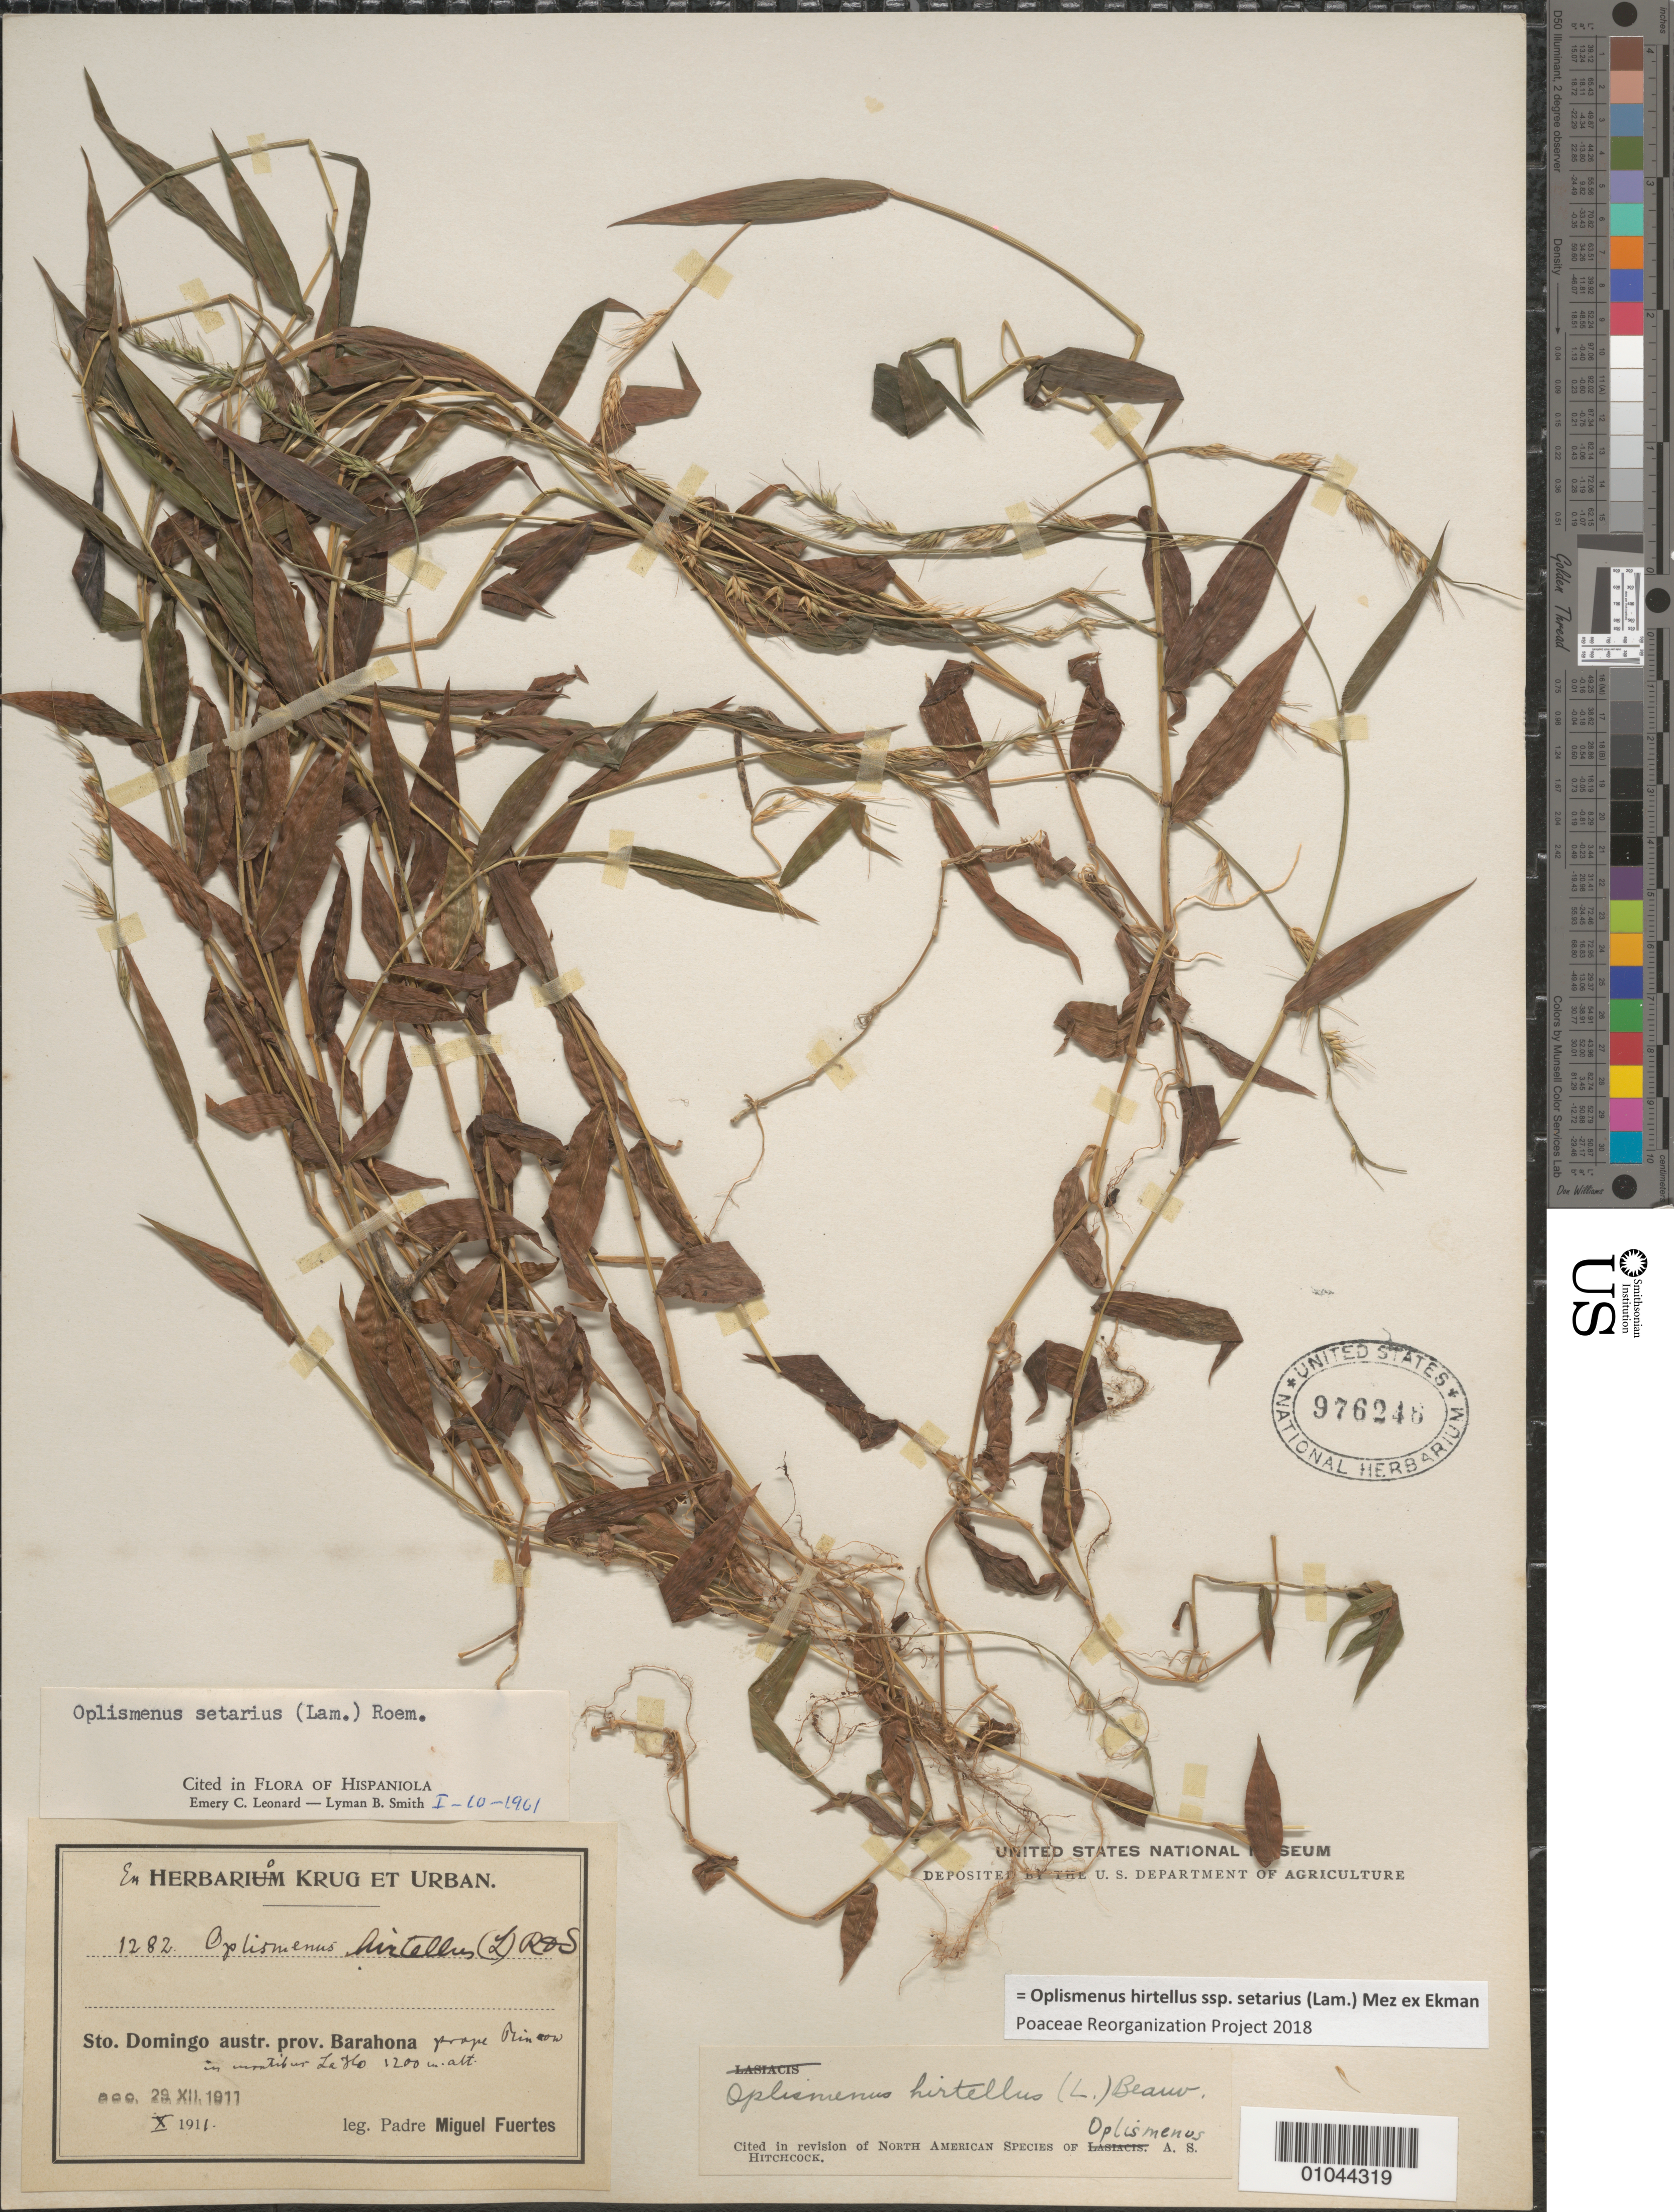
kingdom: Plantae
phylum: Tracheophyta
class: Liliopsida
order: Poales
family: Poaceae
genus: Oplismenus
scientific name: Oplismenus hirtellus subsp. setarius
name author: (Lam.) Mez ex Ekman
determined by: Poaceae Reorganization Project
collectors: M. D. Fuertes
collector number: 1282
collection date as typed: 29 Dec 1911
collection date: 1911-12-29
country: Dominican Republic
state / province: Barahona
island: Hispaniola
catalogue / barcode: US 976246